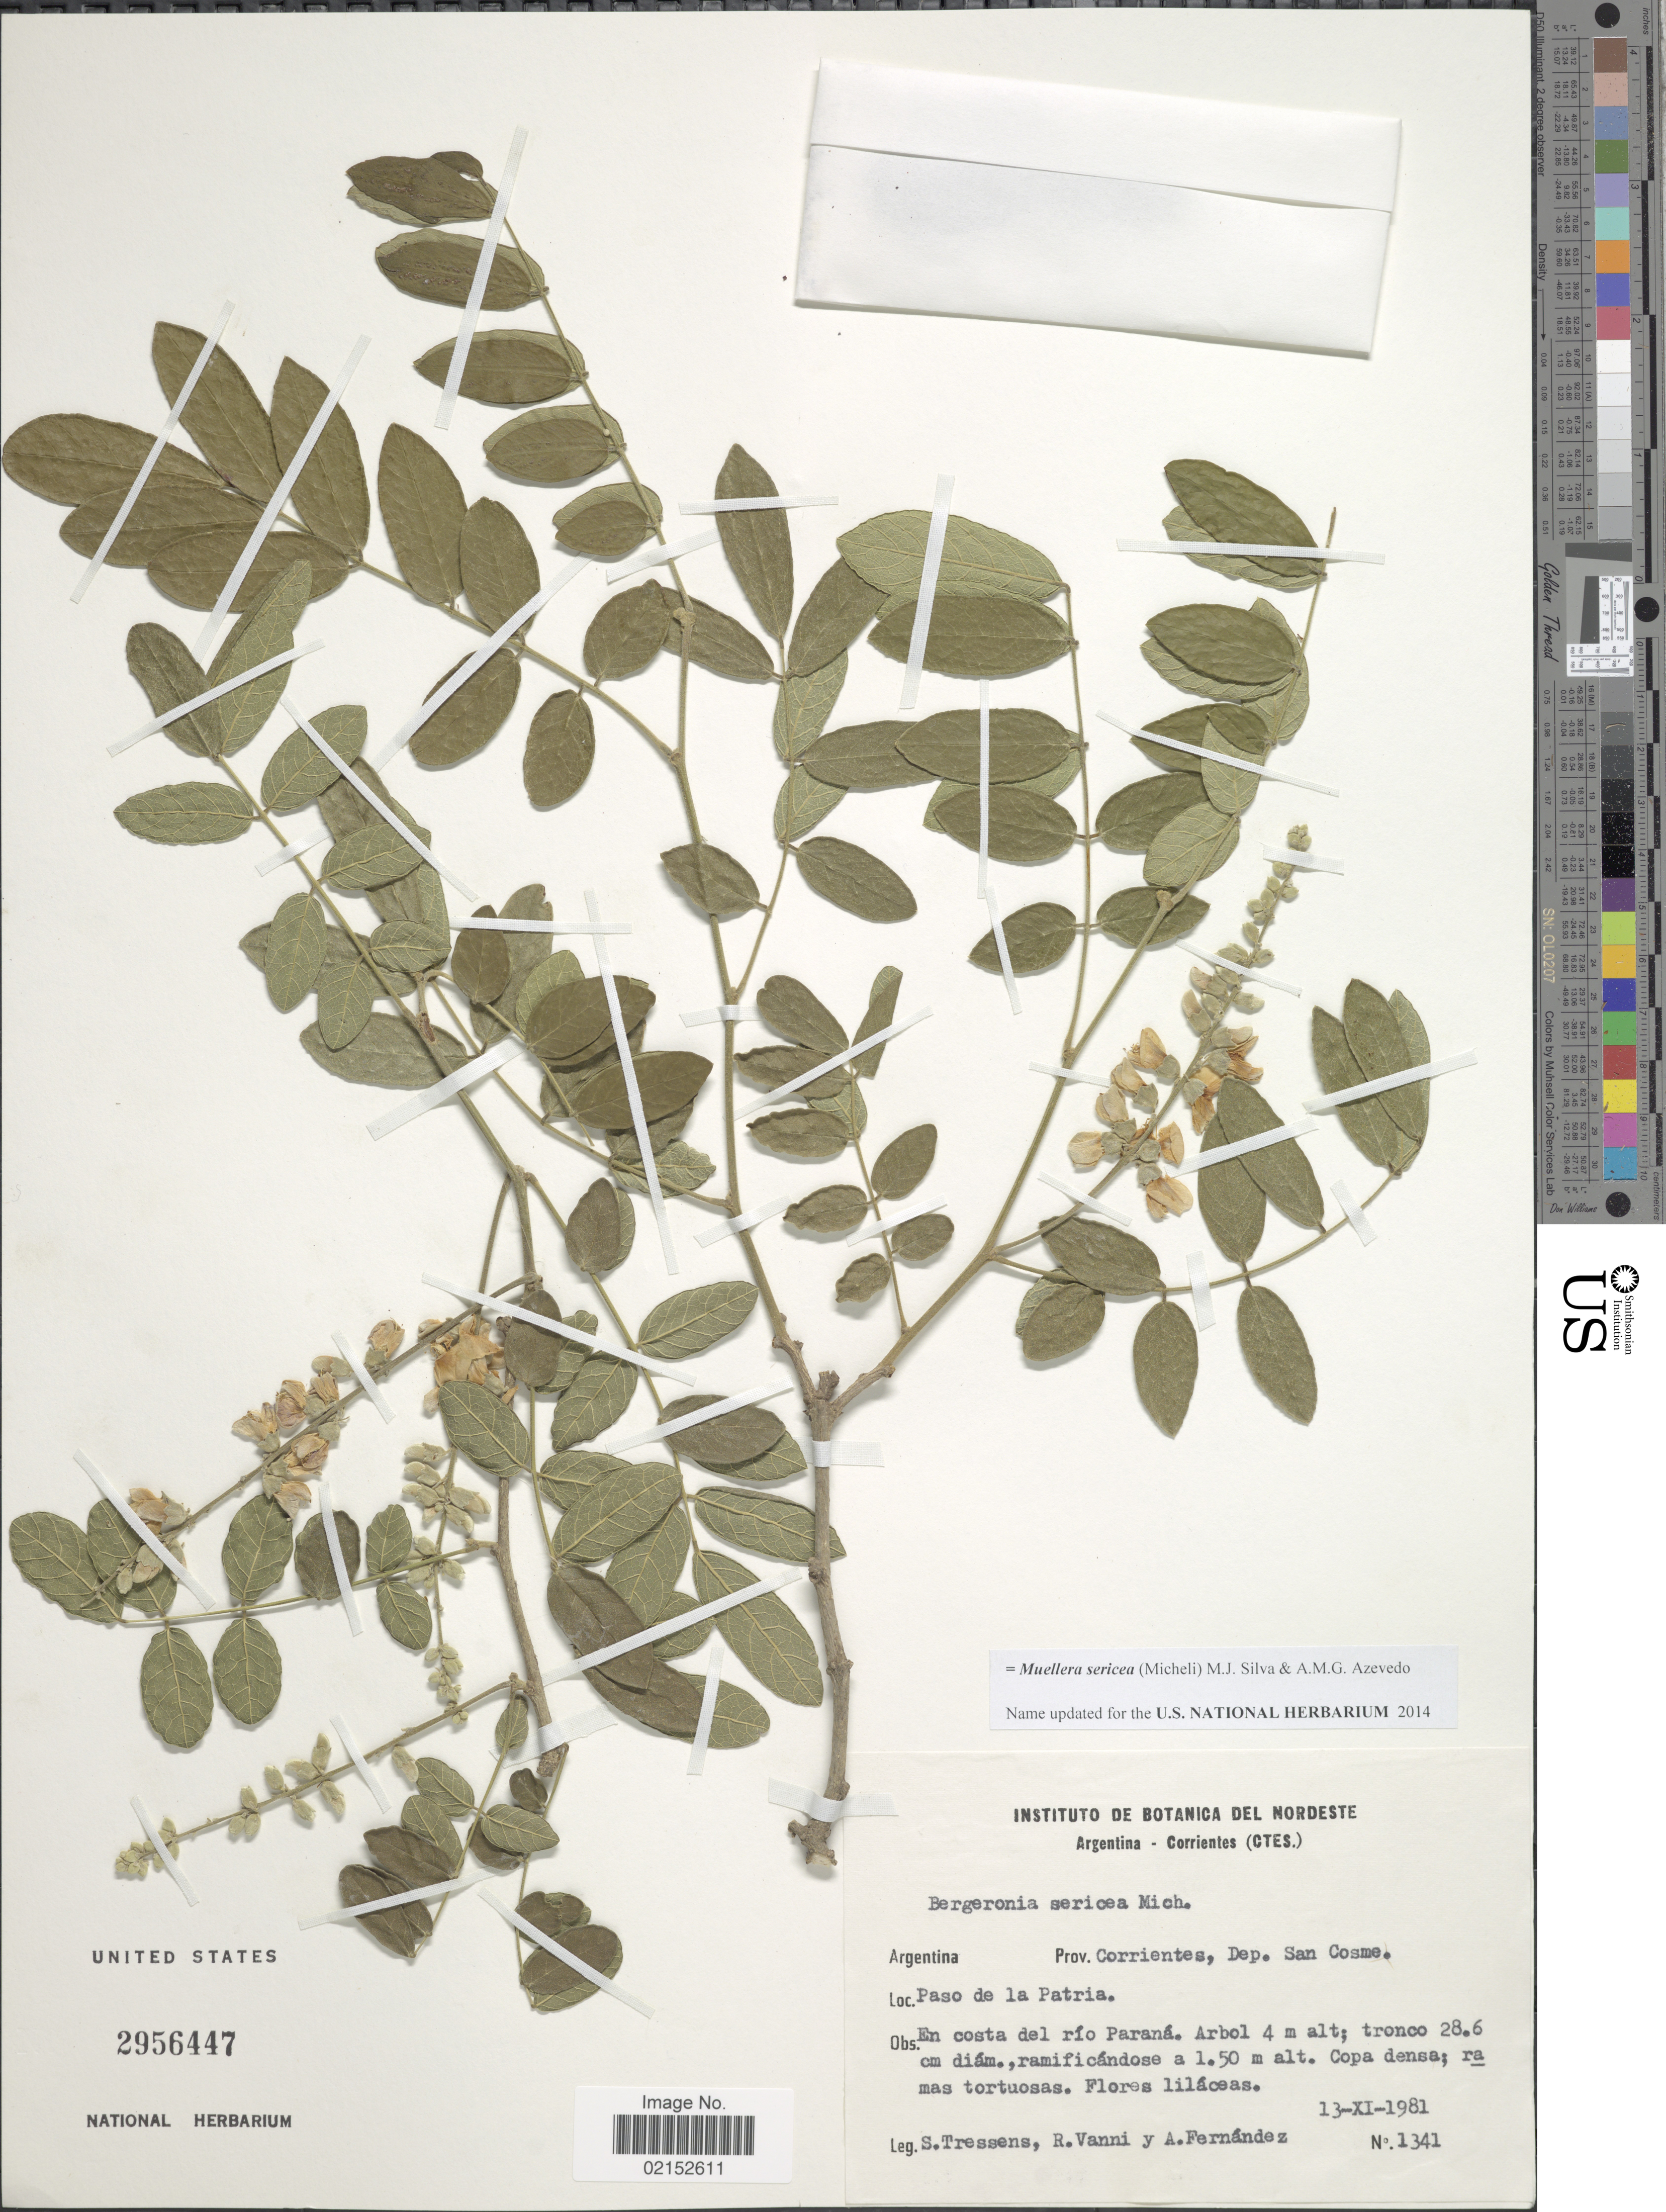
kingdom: Plantae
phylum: Tracheophyta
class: Magnoliopsida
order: Fabales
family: Fabaceae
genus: Muellera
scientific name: Muellera sericea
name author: (Micheli) M.J. Silva & A.M.G. Azevedo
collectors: S. Tressens, R. Vanni & A. Fernández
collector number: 1341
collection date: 1981-11-13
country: Argentina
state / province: Corrientes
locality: Dep. San Cosme. Paso de la Patria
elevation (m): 1.5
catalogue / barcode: US 2956447